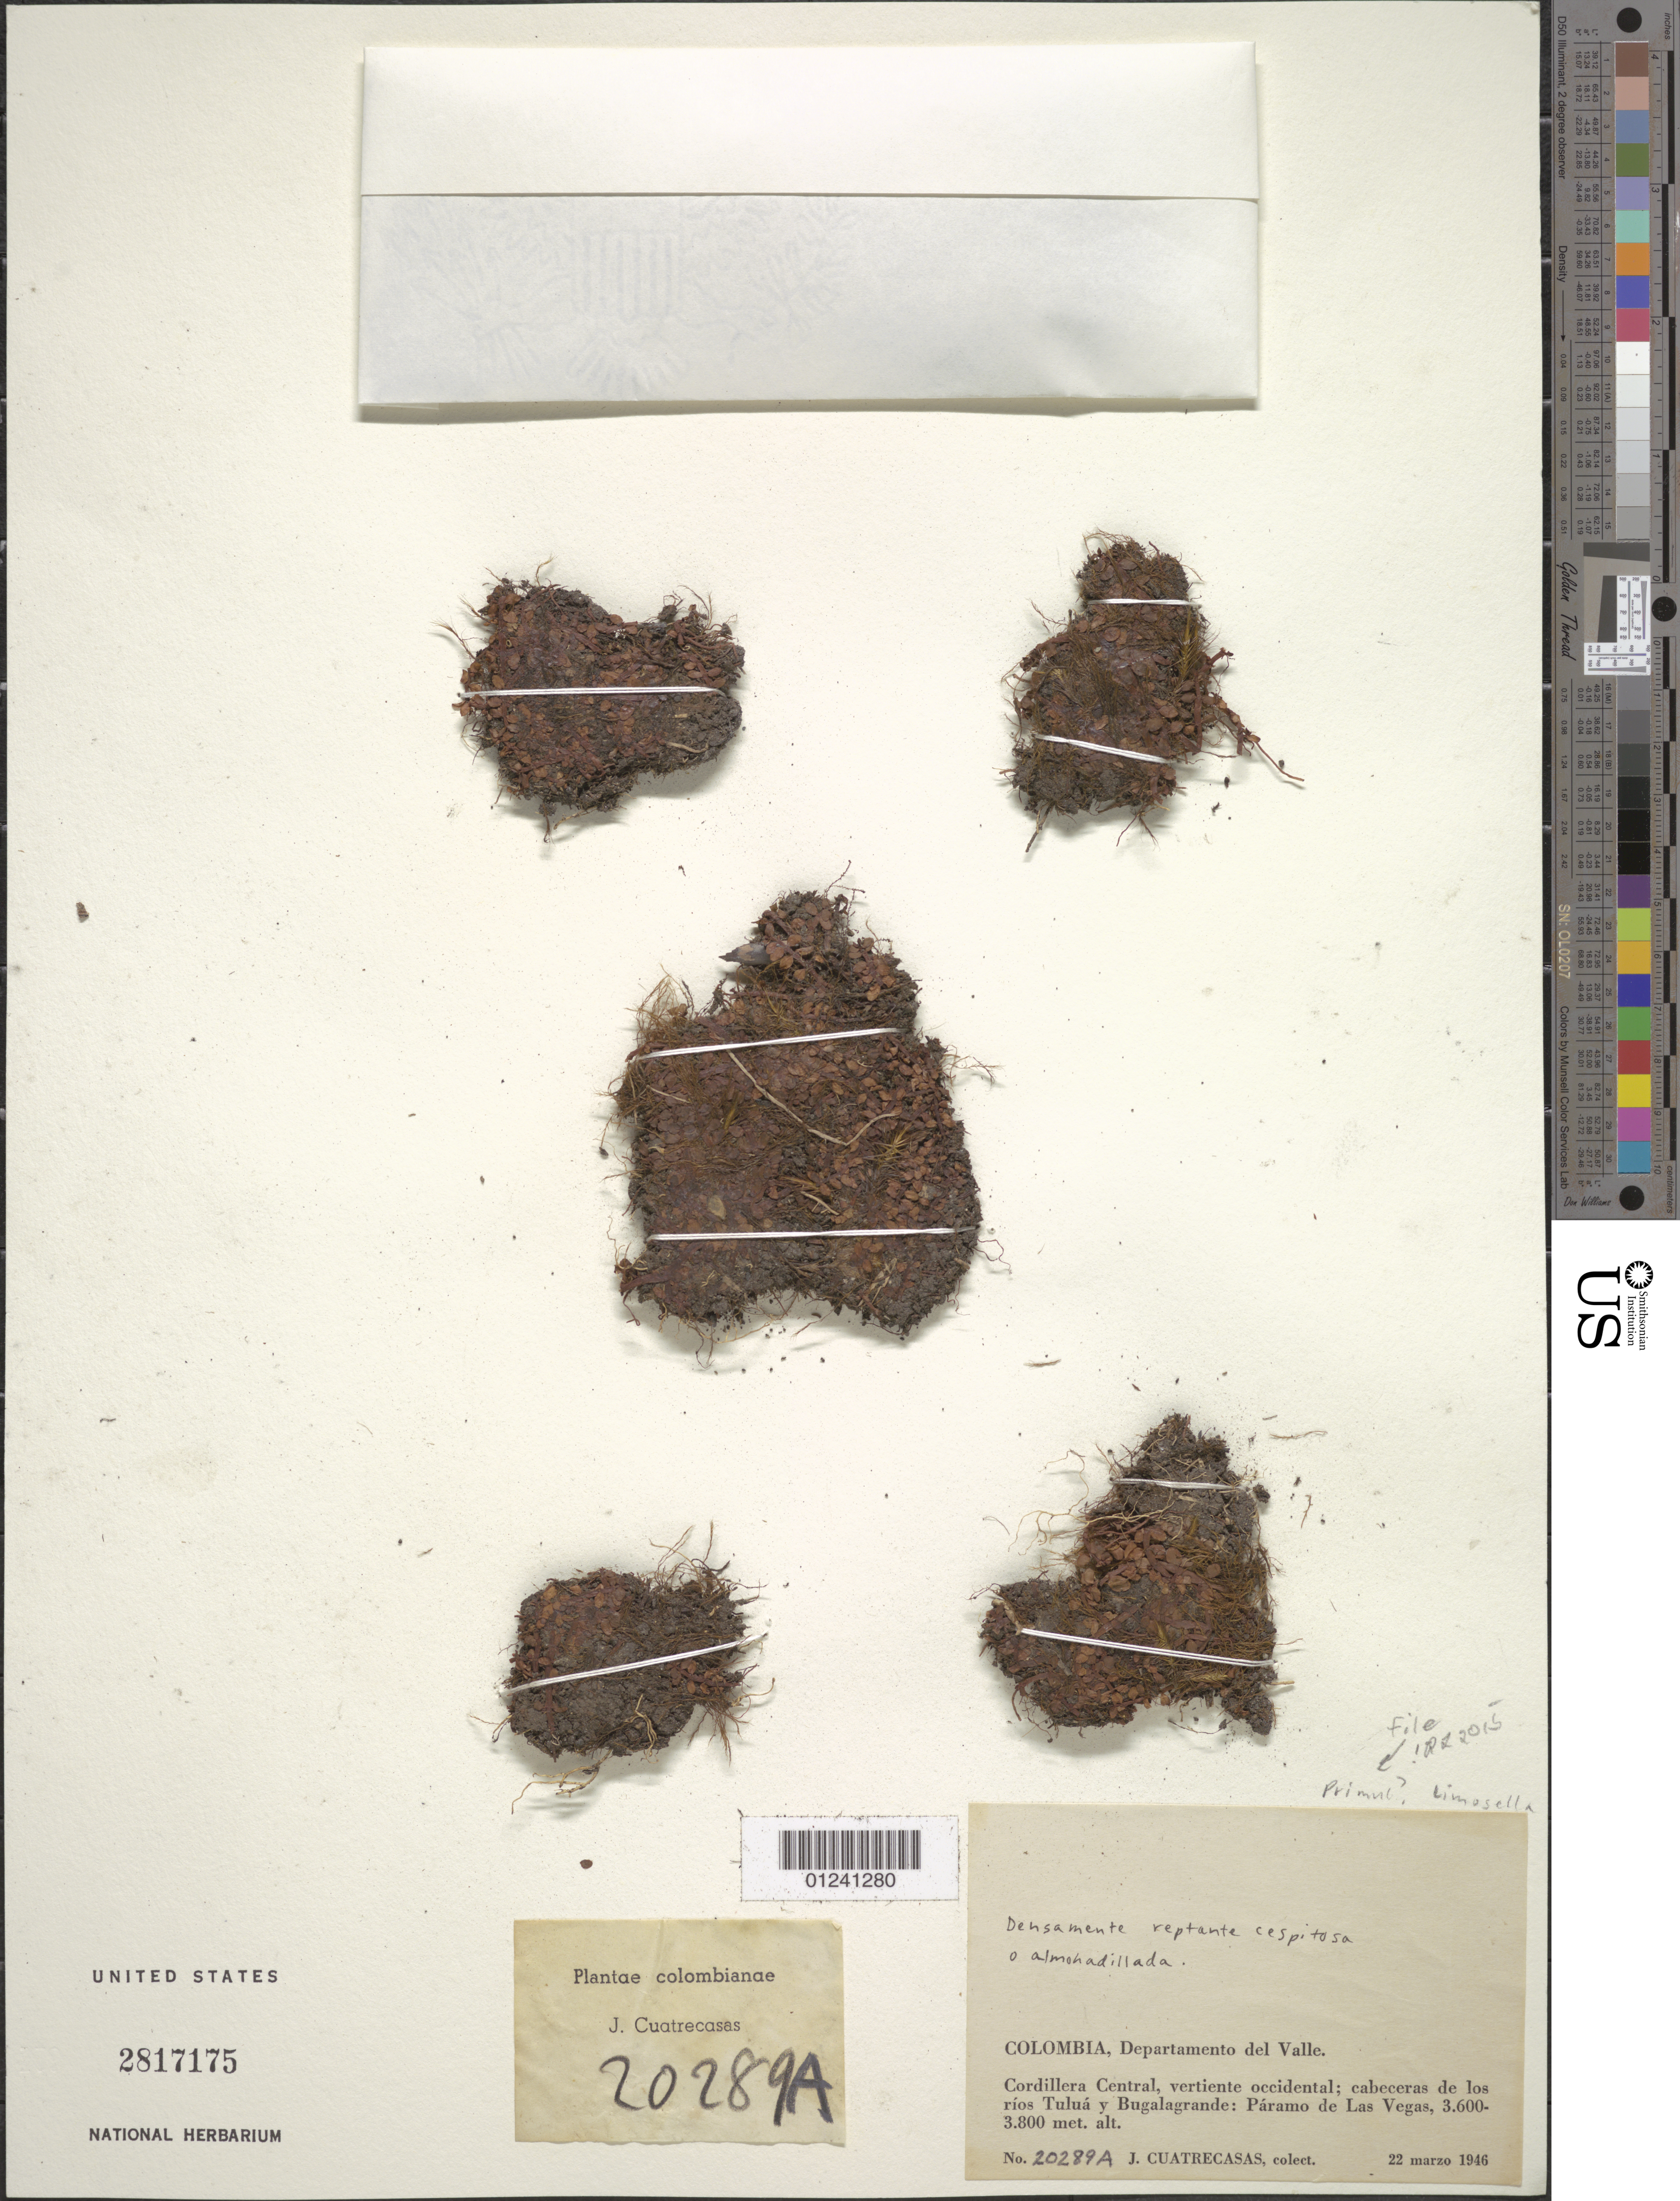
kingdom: Plantae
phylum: Tracheophyta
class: Magnoliopsida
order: Ericales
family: Primulaceae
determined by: Liesner, R. L.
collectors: J. Cuatrecasas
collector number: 20289A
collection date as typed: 22-Mar-46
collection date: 1946-03-22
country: Colombia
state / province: Valle del Cauca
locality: Cordillera Central, vertiente occidental: cabeceras de los ríos Tuluá y Bugalagrande, Páramo de Las Vegas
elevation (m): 3600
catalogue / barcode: US 2817175